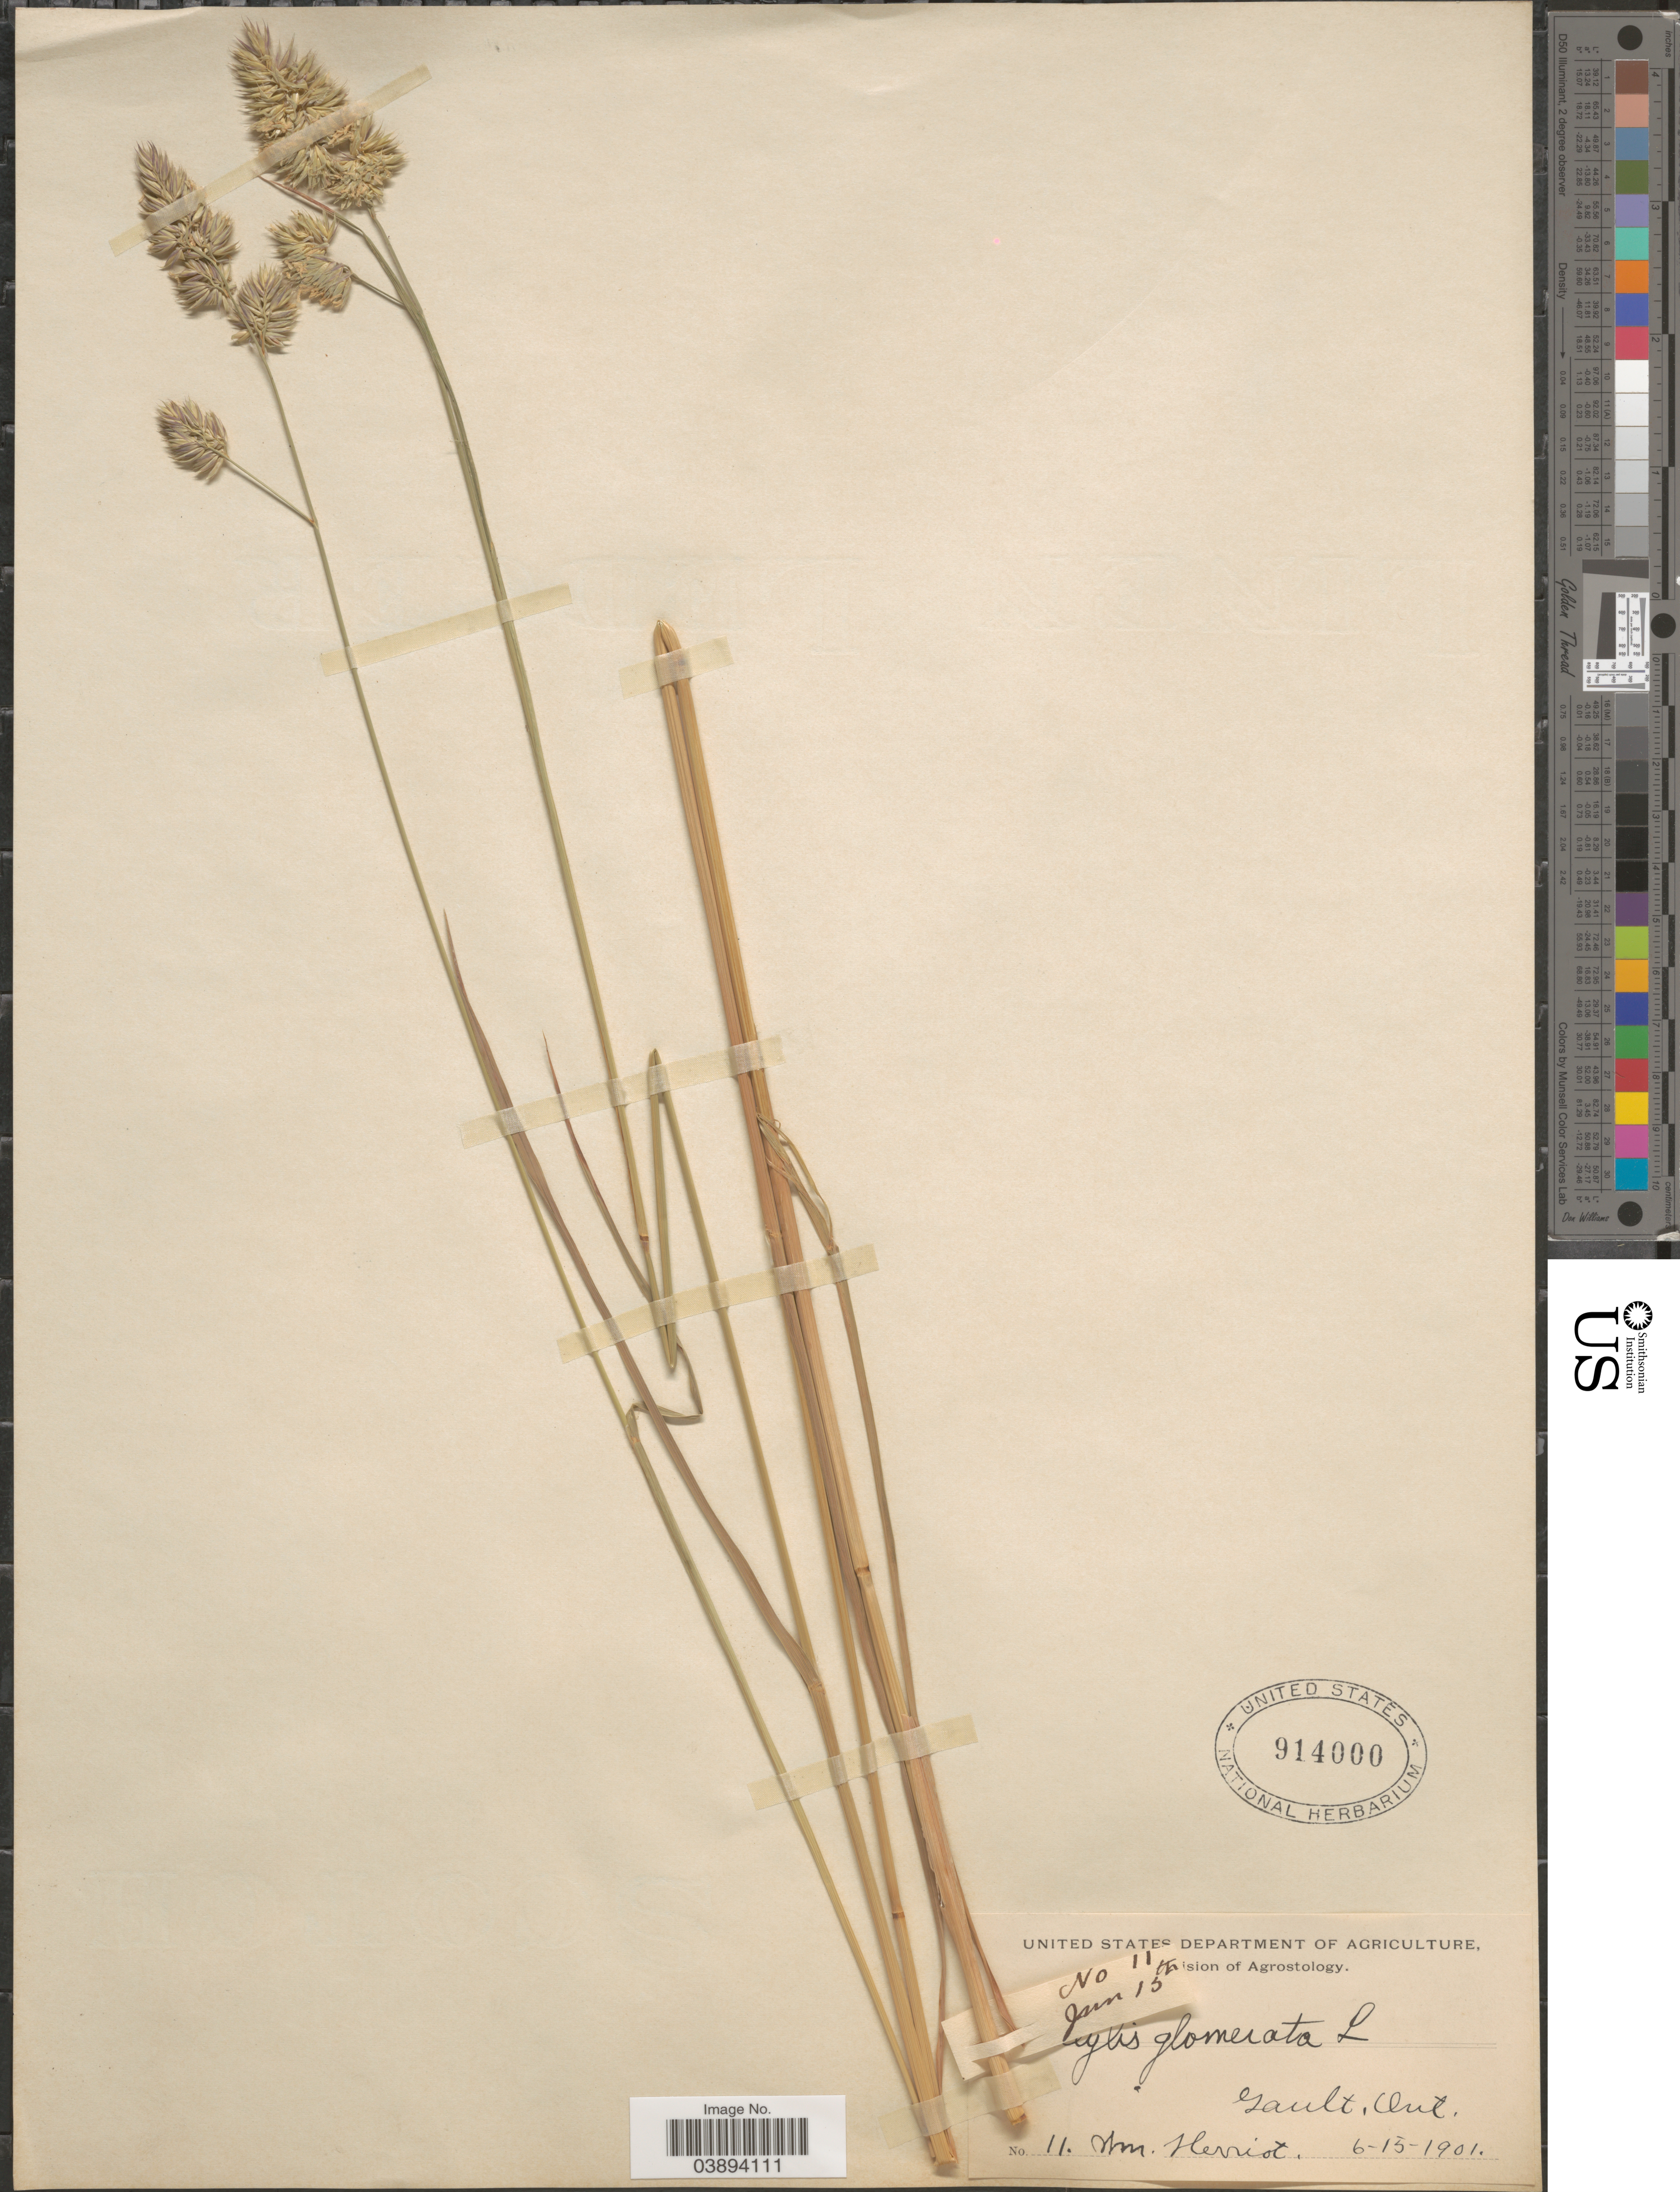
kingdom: Plantae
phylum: Tracheophyta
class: Liliopsida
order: Poales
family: Poaceae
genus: Dactylis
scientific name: Dactylis glomerata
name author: L.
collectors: W. Herriot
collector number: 11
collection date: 1901-06-15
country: Canada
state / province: Ontario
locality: Gault.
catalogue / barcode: US 914000